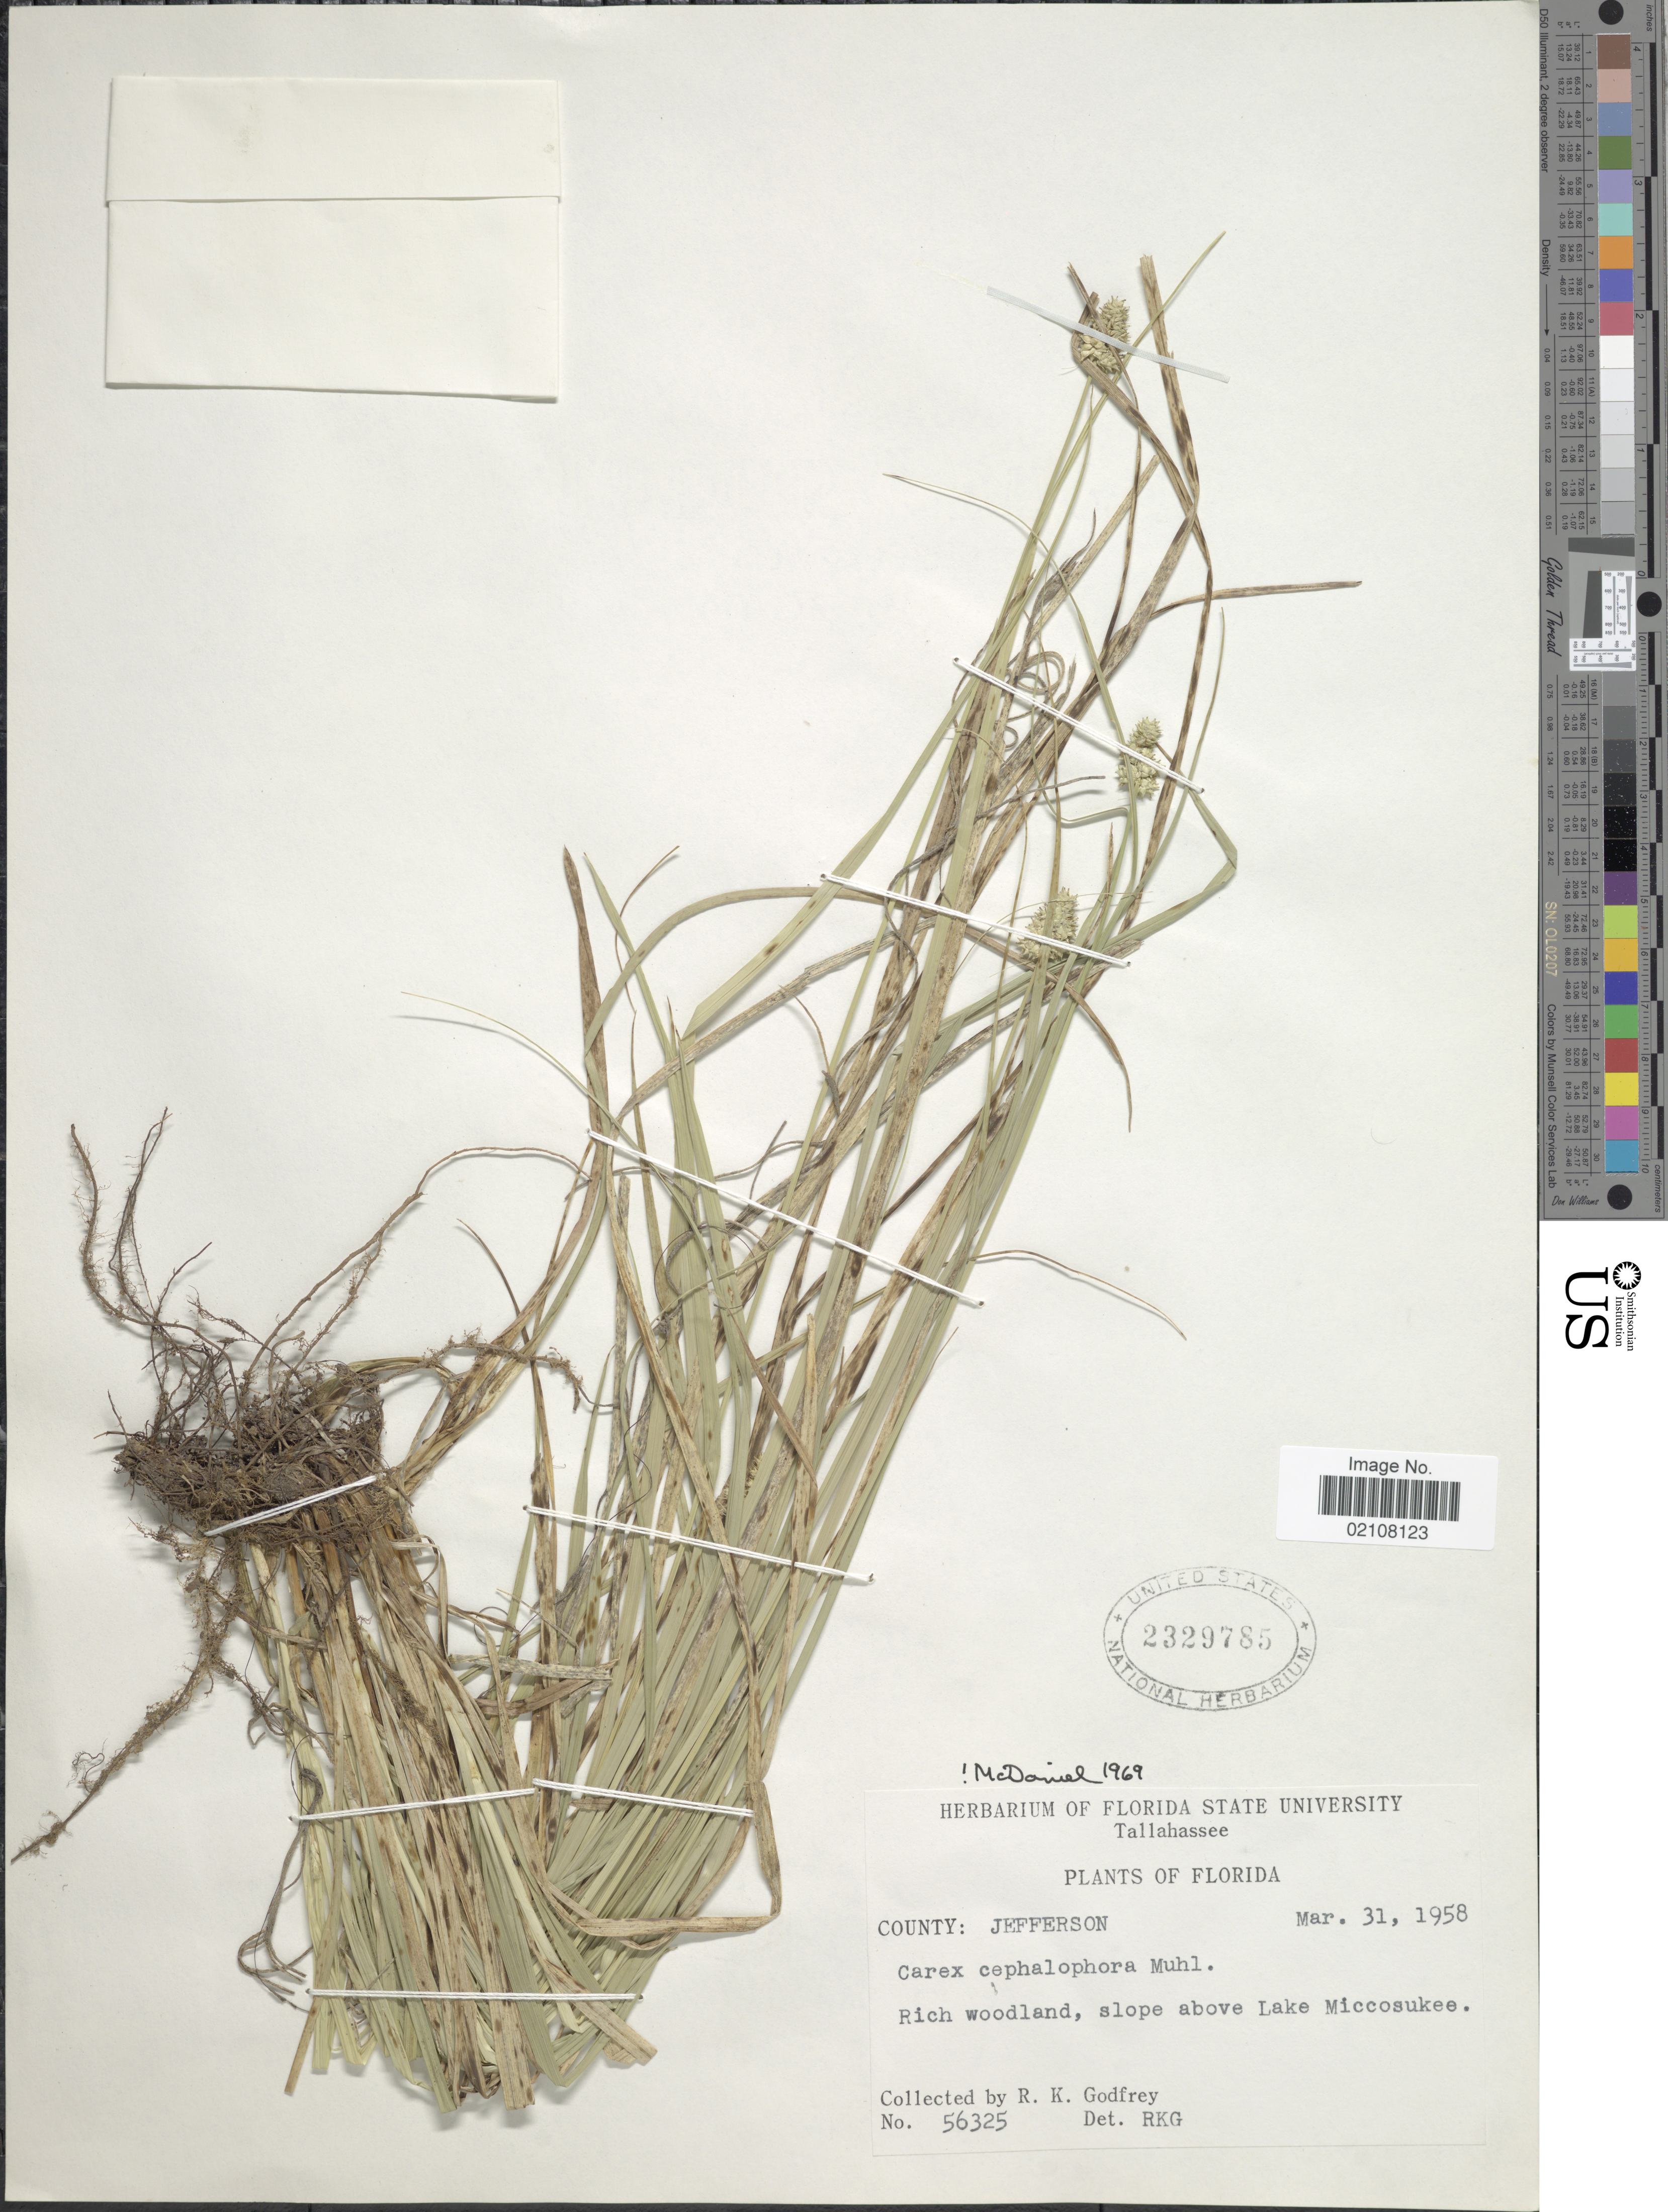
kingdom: Plantae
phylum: Tracheophyta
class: Liliopsida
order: Poales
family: Cyperaceae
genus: Carex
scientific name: Carex cephalophora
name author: Muhl. ex Willd.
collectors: R. K. Godfrey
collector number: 56325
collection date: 1958-03-31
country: United States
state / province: Florida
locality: County: Jefferson, rich woodland, slope above Lake Miccosukee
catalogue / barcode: US 2329785